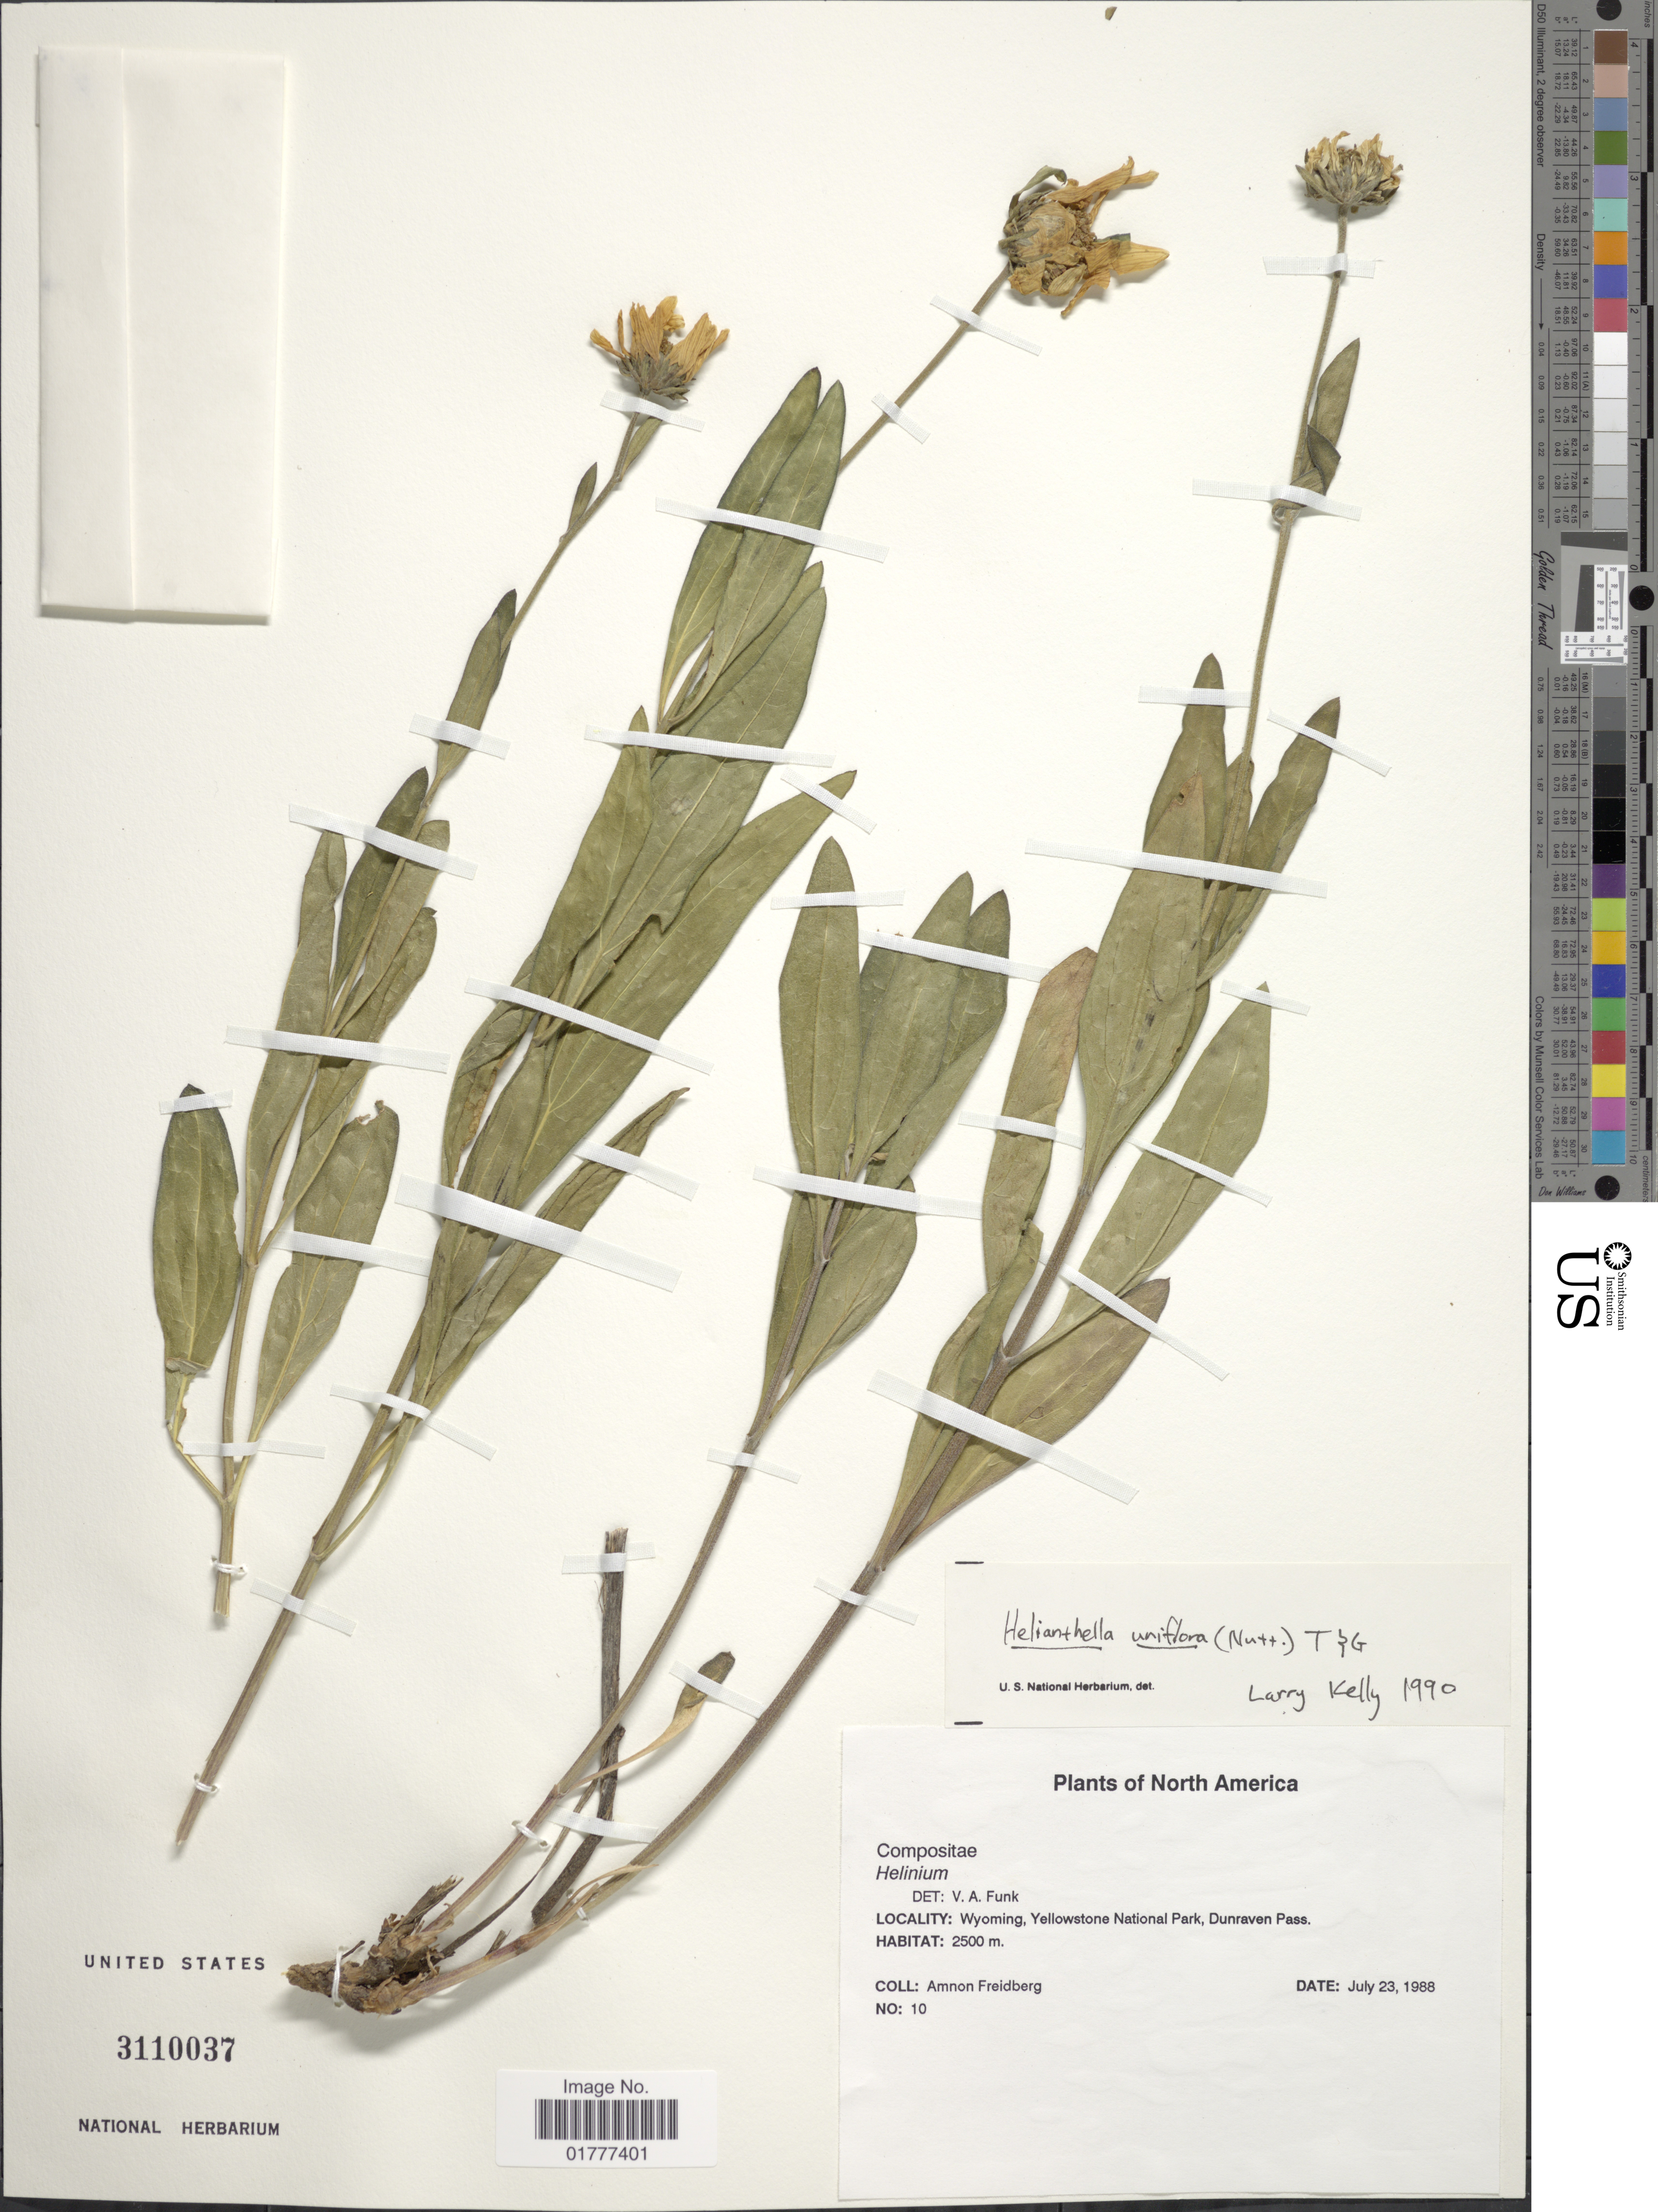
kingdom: Plantae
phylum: Tracheophyta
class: Magnoliopsida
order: Asterales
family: Asteraceae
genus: Helianthella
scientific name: Helianthella uniflora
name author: Torr. & A. Gray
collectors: C. Friedberg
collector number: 10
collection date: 1988-07-23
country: United States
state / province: Wyoming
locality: Yellowstone National Park, Dunraven Pass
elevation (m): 2500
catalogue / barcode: US 3110037